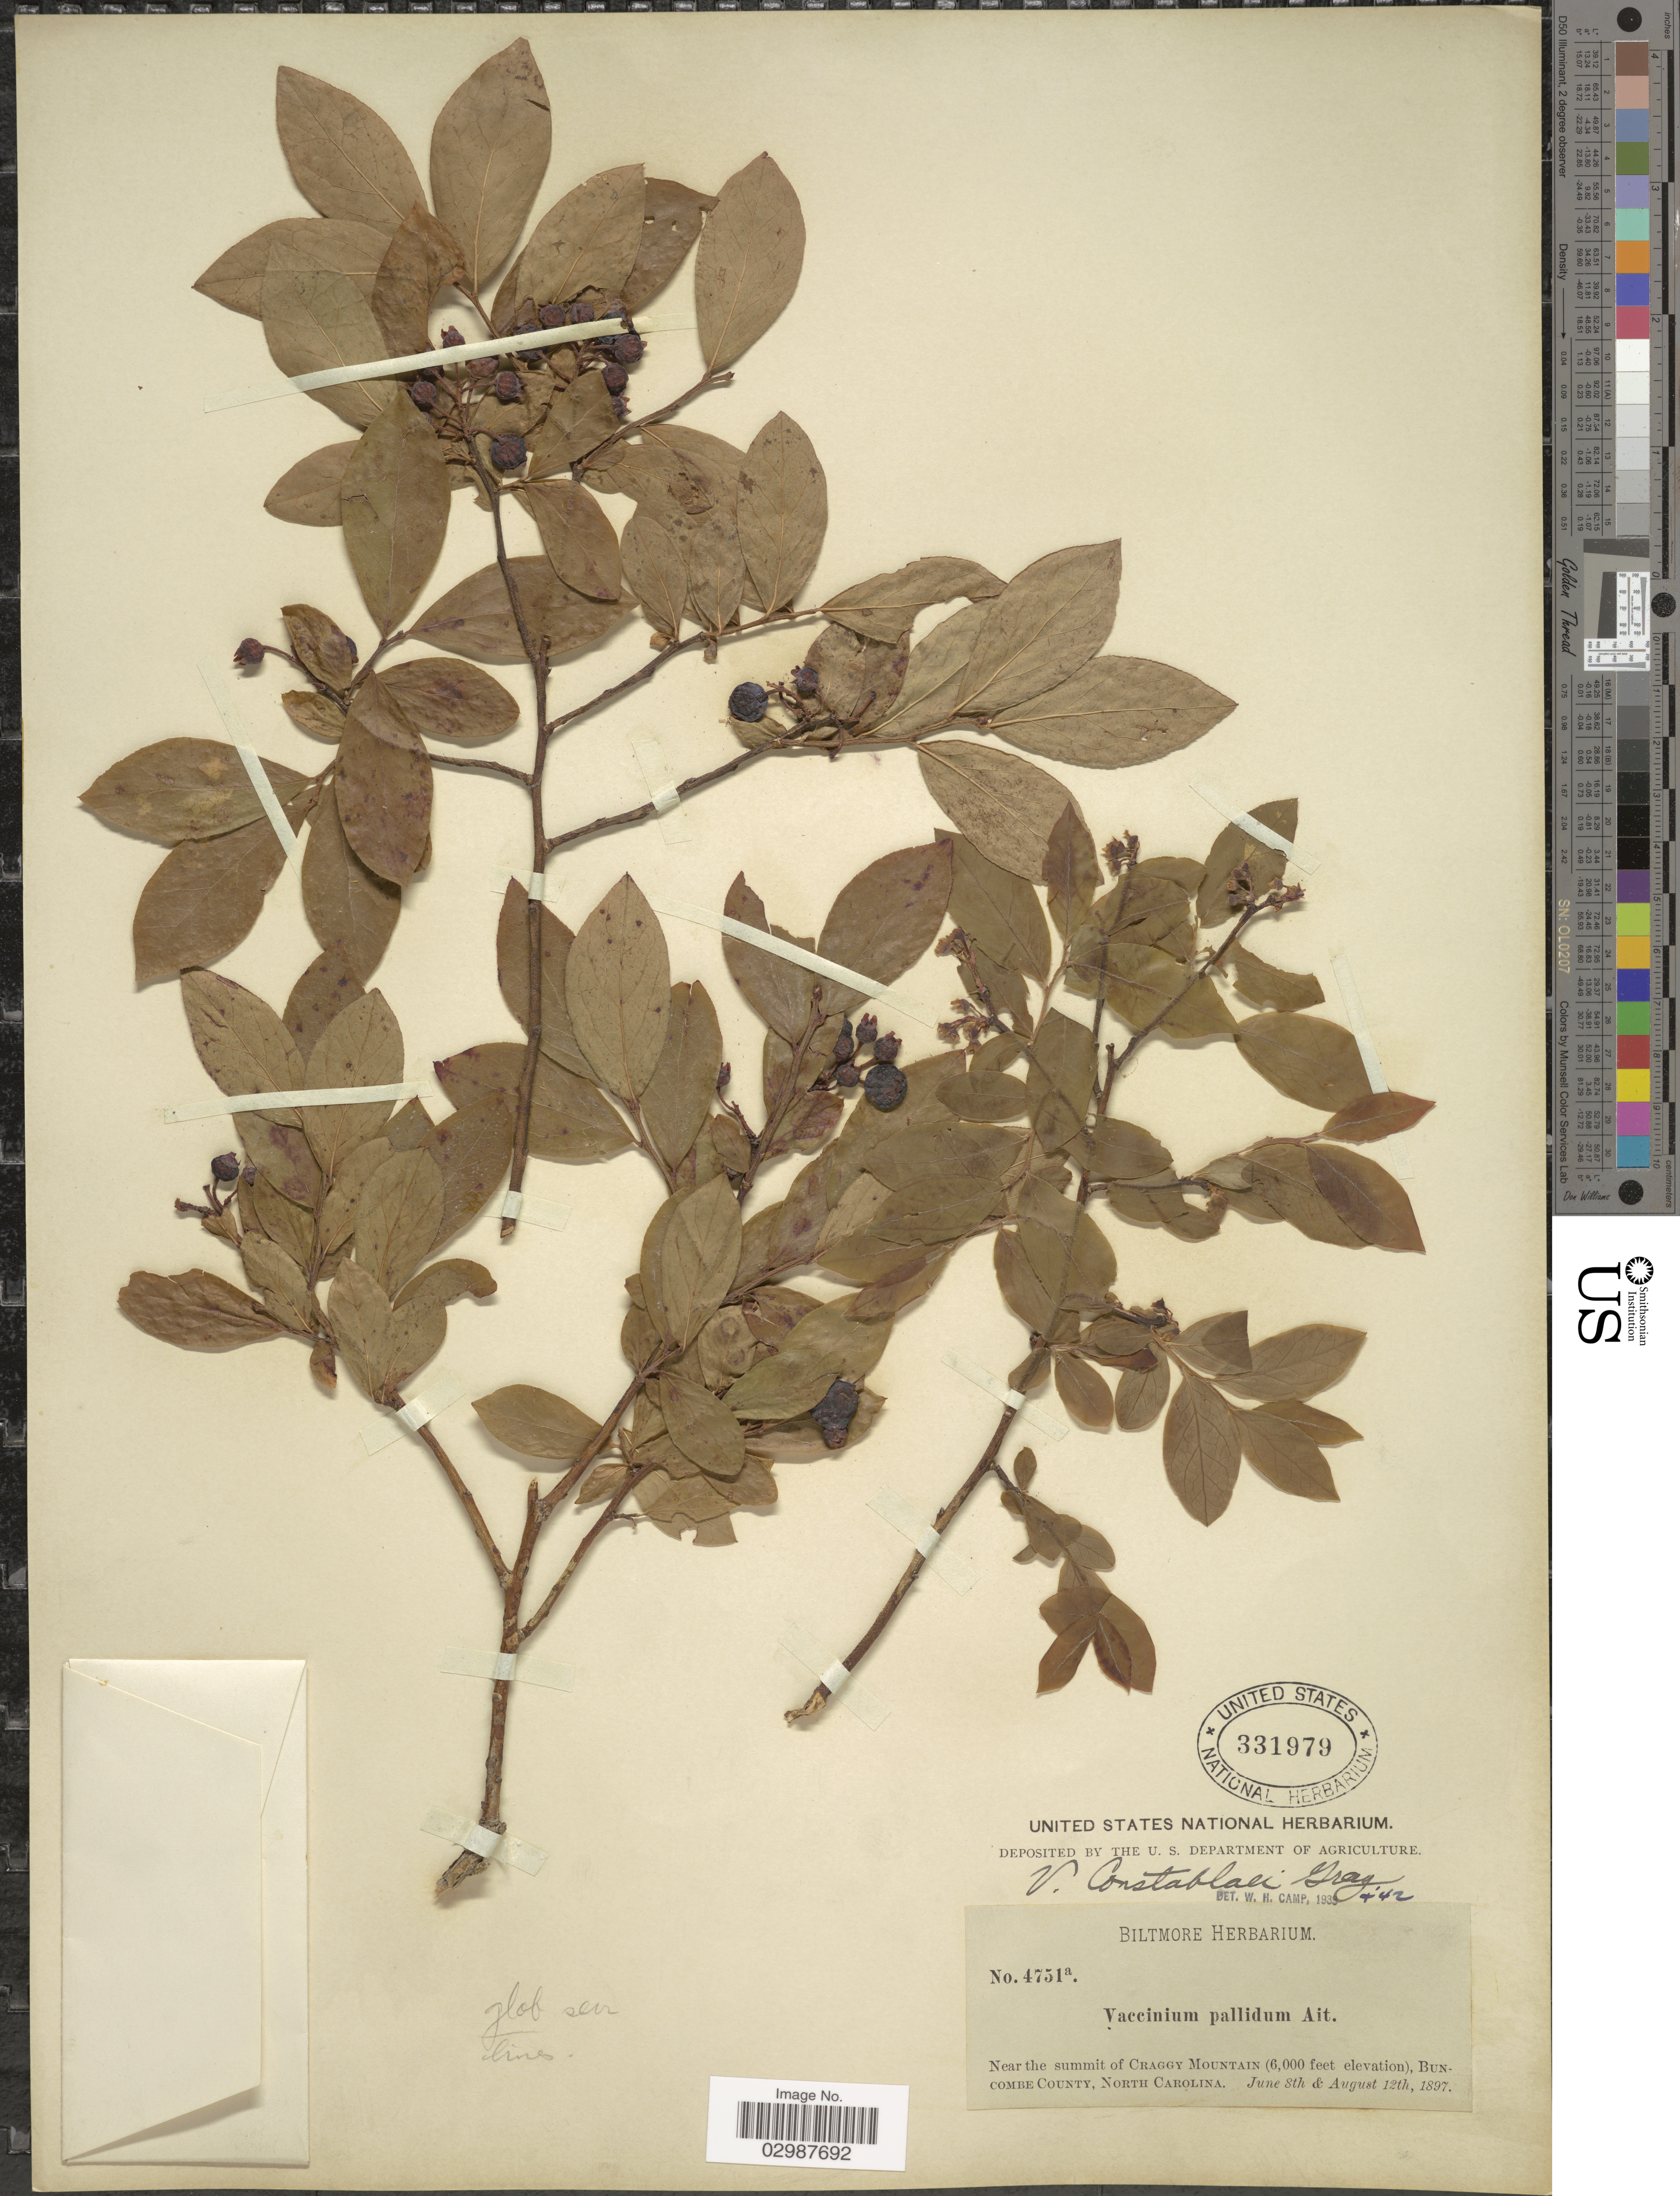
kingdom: Plantae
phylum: Tracheophyta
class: Magnoliopsida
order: Ericales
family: Ericaceae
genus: Vaccinium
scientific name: Vaccinium constablaei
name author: A. Gray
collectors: ex herb. Biltmore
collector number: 4751a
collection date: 1897-06-08/1897-08-12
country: United States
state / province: North Carolina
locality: Near the summit of Craggy Mountain, Buncombe County.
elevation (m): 1829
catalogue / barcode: US 331979